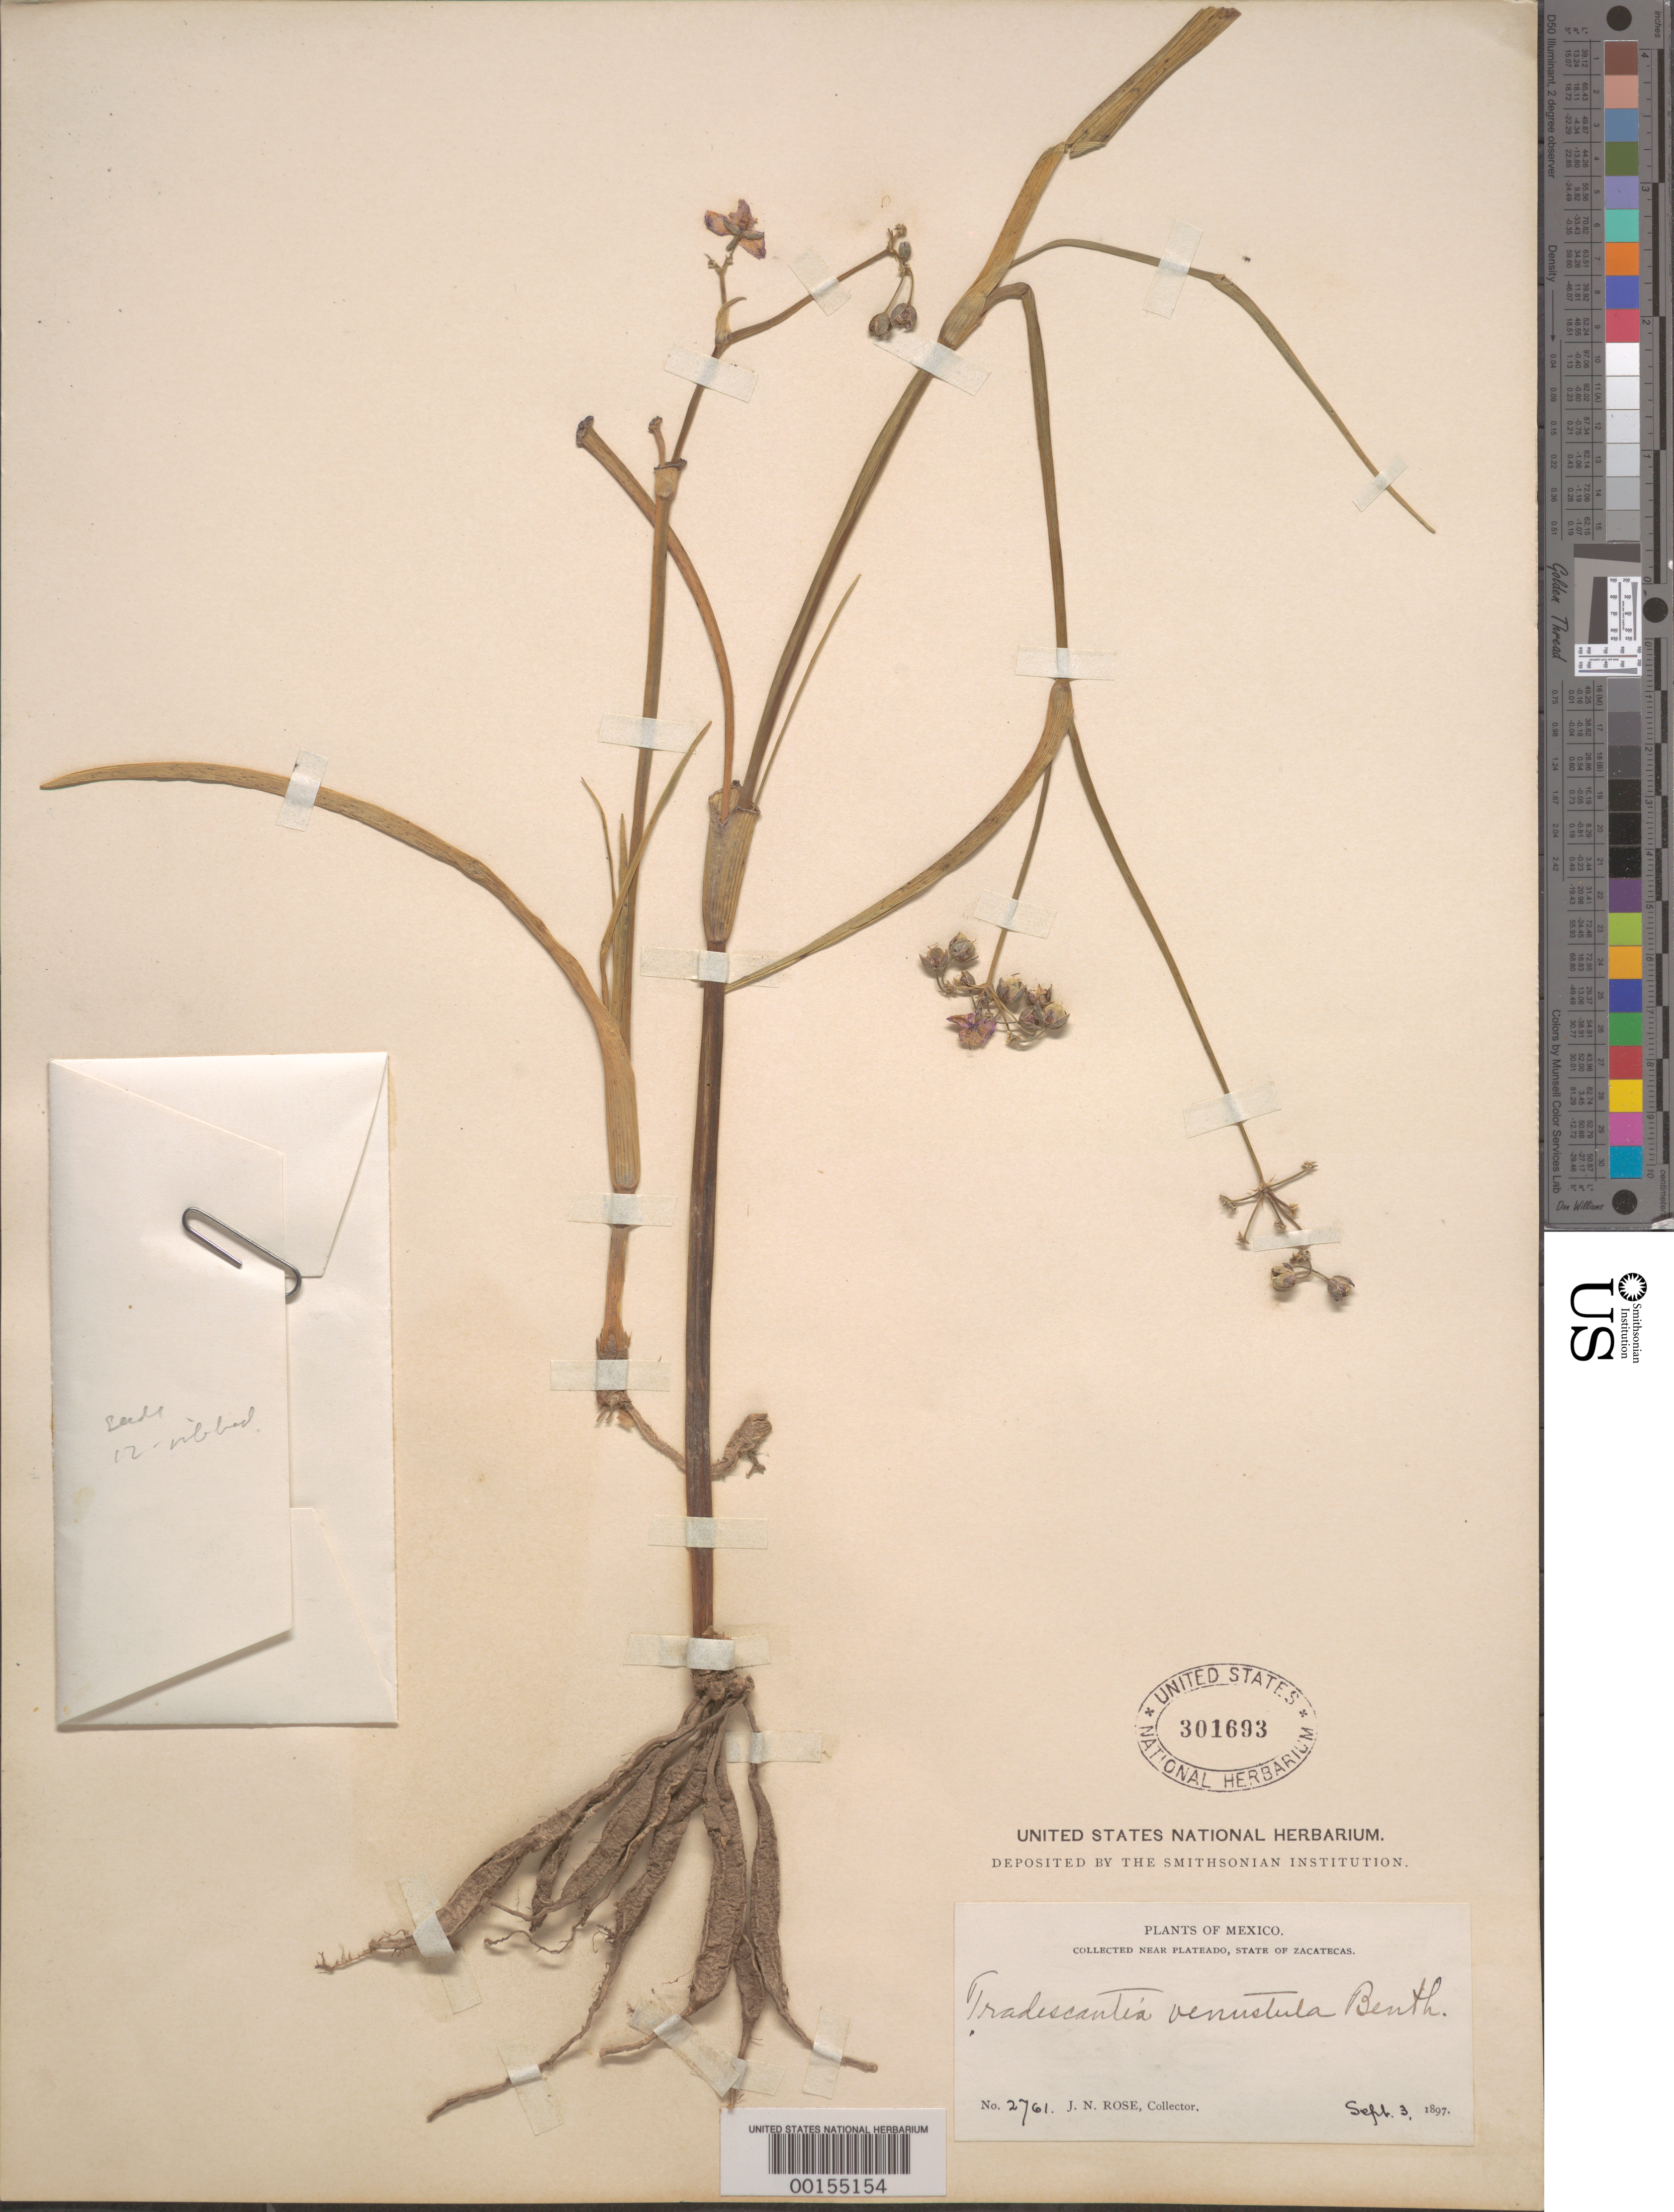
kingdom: Plantae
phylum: Tracheophyta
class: Liliopsida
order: Commelinales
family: Commelinaceae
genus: Gibasis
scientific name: Gibasis linearis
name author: (Benth.) Rohweder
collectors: J. N. Rose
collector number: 2761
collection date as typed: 03 Sep 1897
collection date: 1897-09-03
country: Mexico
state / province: Zacatecas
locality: Near plateado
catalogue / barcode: US 301693